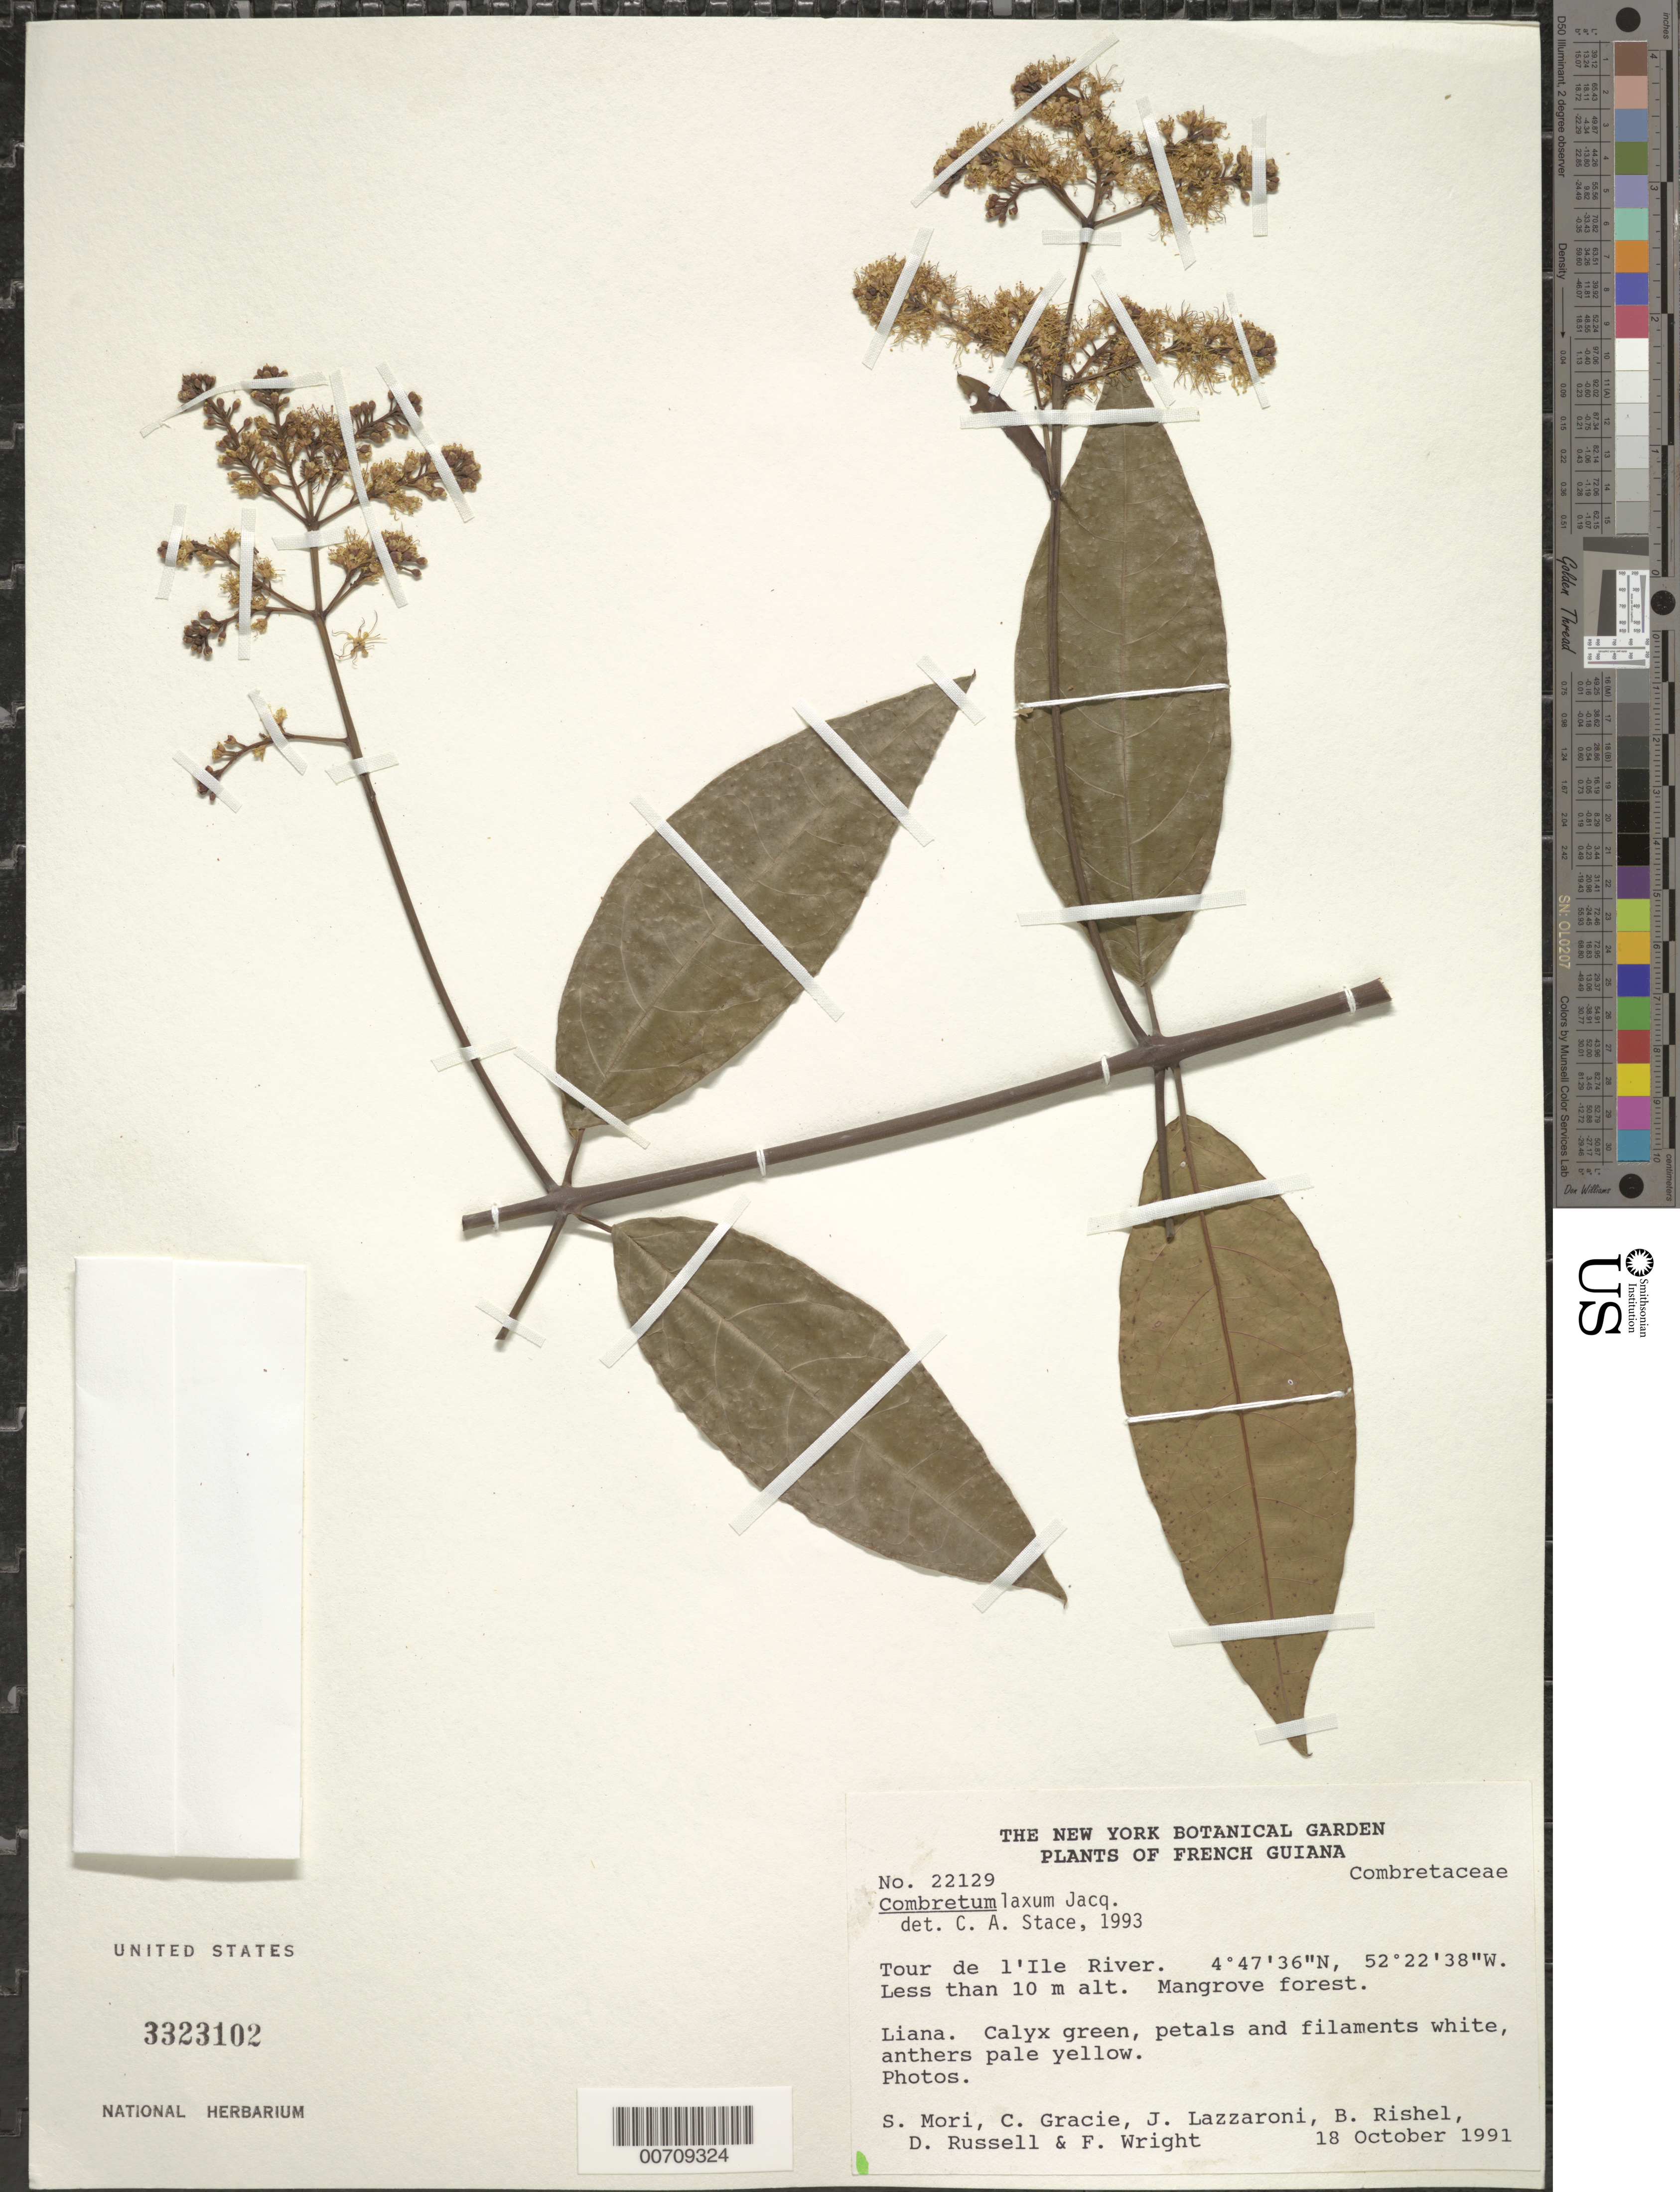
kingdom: Plantae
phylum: Tracheophyta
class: Magnoliopsida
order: Myrtales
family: Combretaceae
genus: Combretum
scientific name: Combretum laxum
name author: Jacq.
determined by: Stace, C. A.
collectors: S. Mori, C. A. Gracie, J. Lazzaroni, B. Rishel, D. Russell & F. Wright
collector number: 22129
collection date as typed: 18-Oct-91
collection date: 1991-10-18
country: French Guiana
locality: Tour de l'Ile River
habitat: Mangrove forest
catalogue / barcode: US 3323102